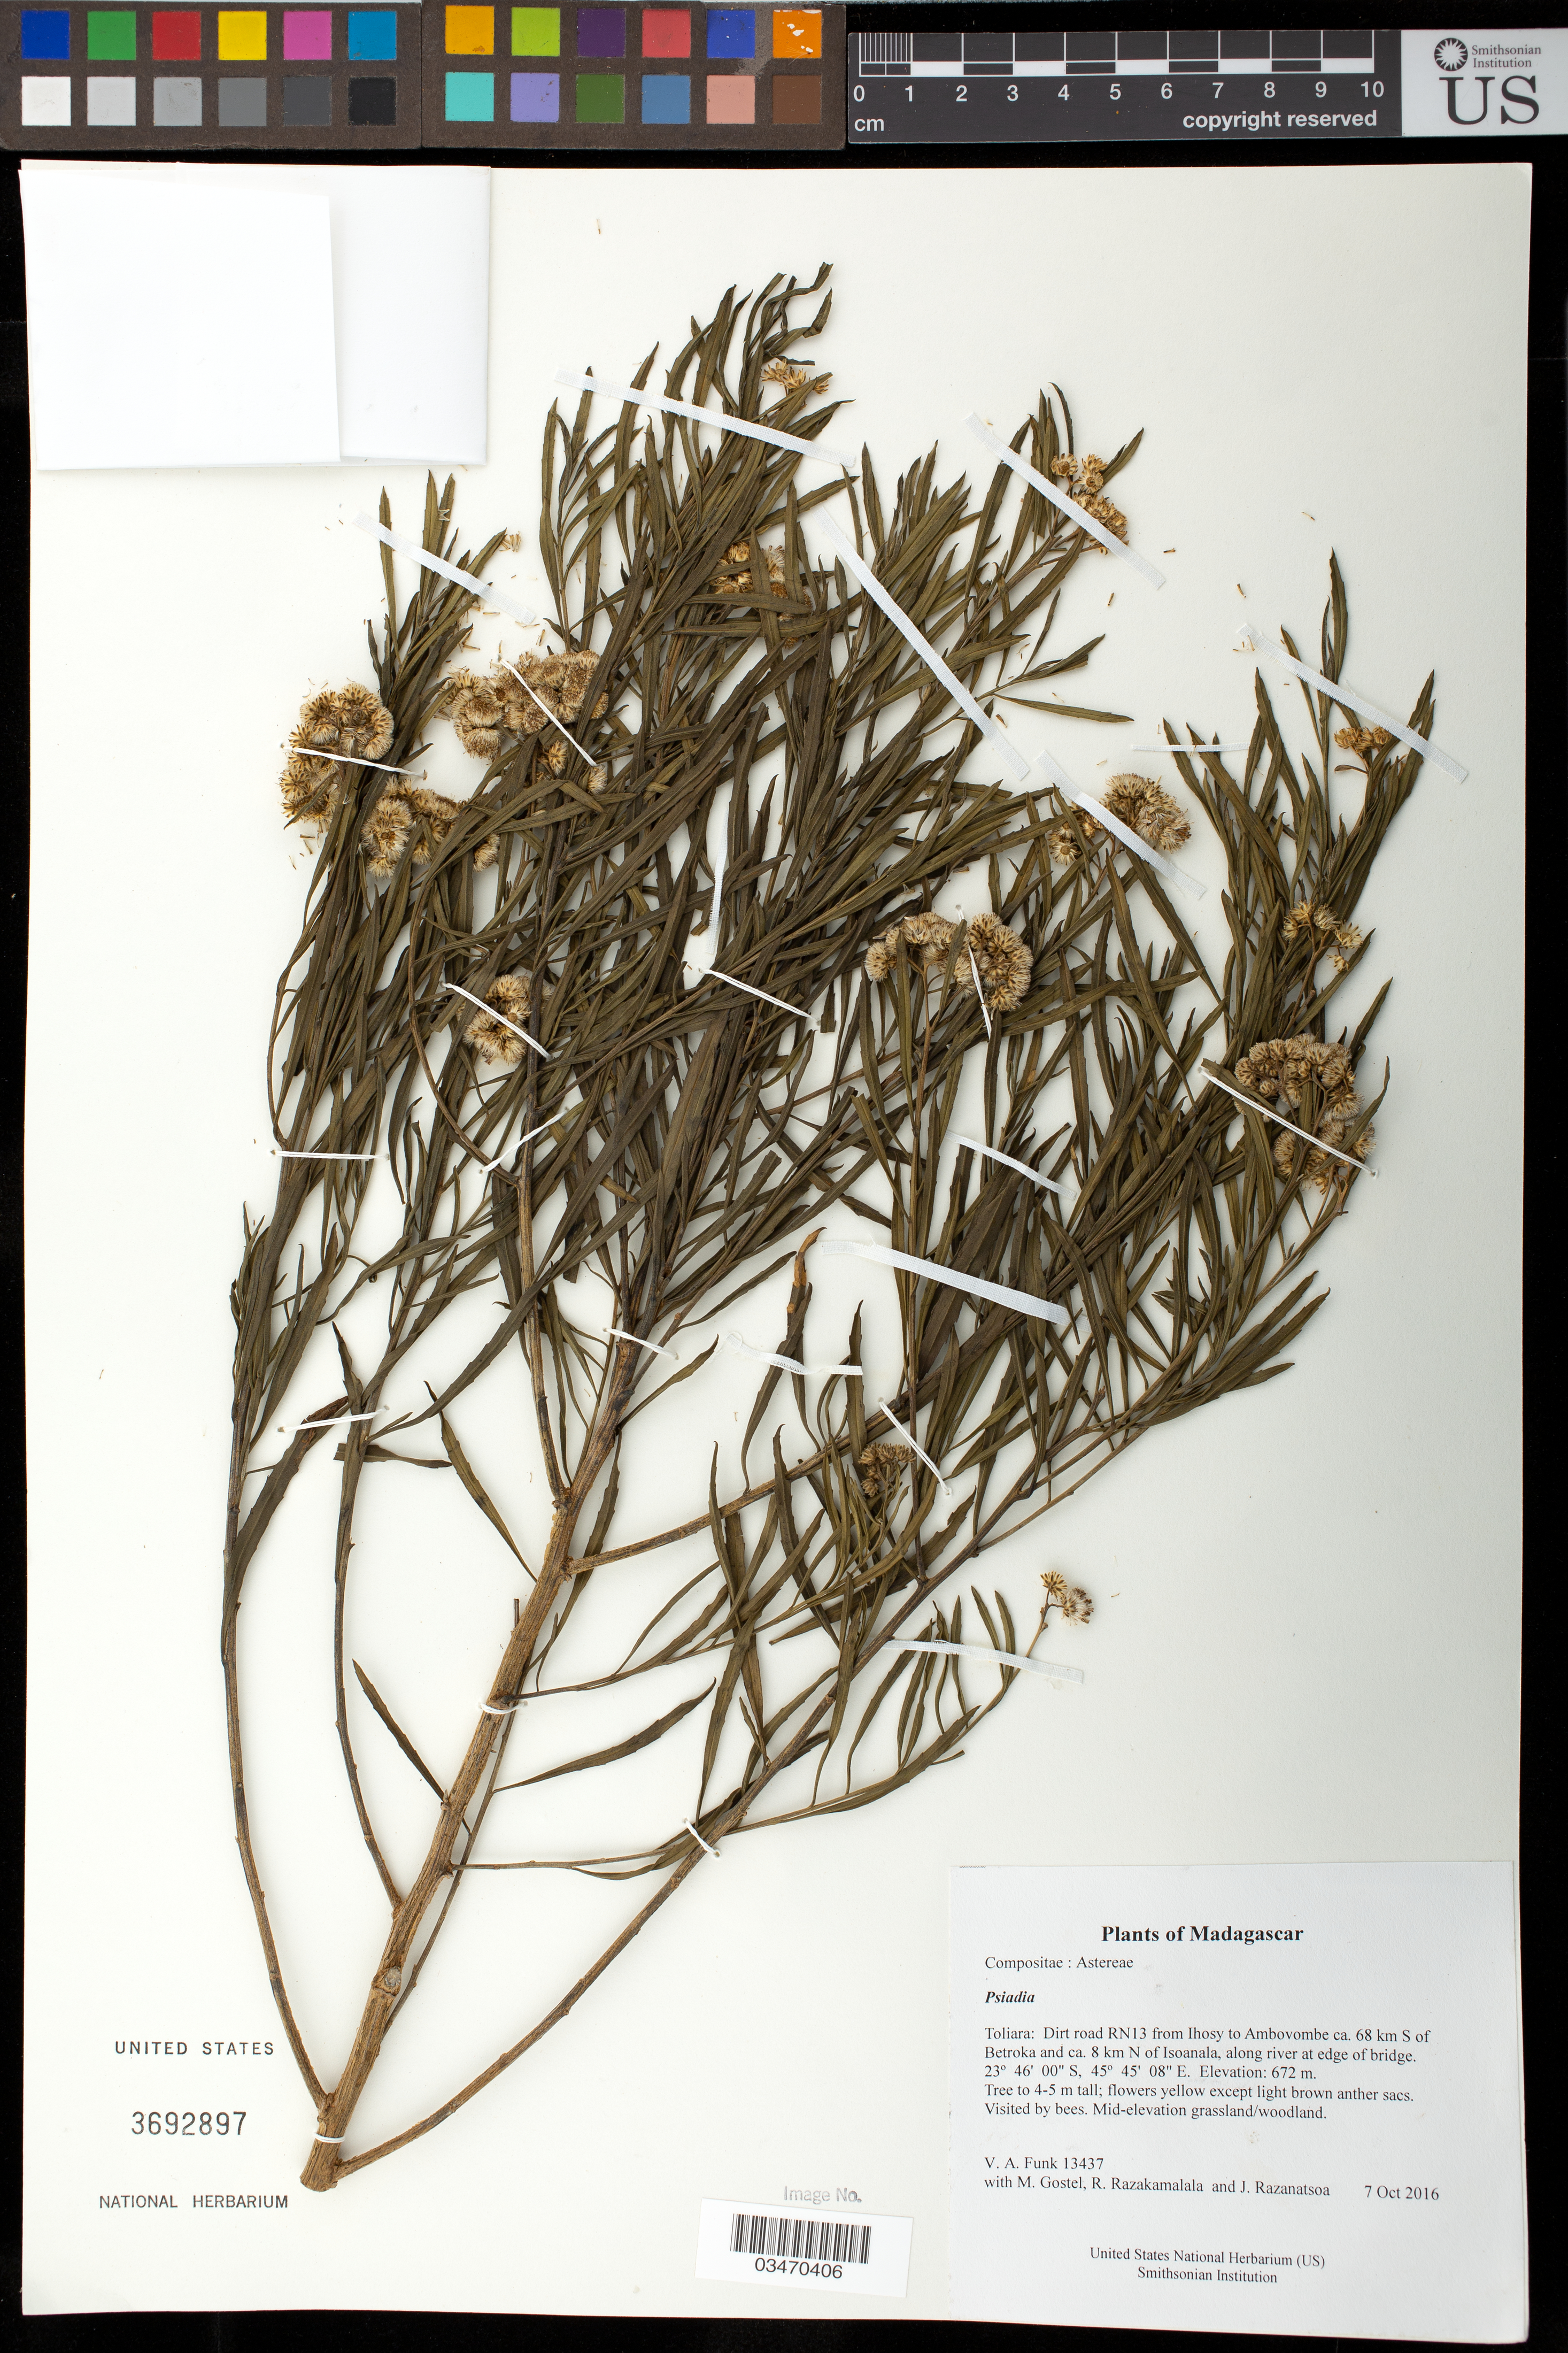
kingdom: Plantae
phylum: Tracheophyta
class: Magnoliopsida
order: Asterales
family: Asteraceae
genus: Psiadia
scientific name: Psiadia sp.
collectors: M. R. Gostel, R. Razakamalala & J. Razanatsoa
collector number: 13437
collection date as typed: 7 Oct 2016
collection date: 2016-10-07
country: Madagascar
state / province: Anosy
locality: Dirt road RN13 from Ihosy to Ambovombe ca. 68 km S of Betroka and ca. 8 km N of Isoanala, along river at edge of bridge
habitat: Mid-elevation grassland/woodland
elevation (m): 672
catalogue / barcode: US 3692897